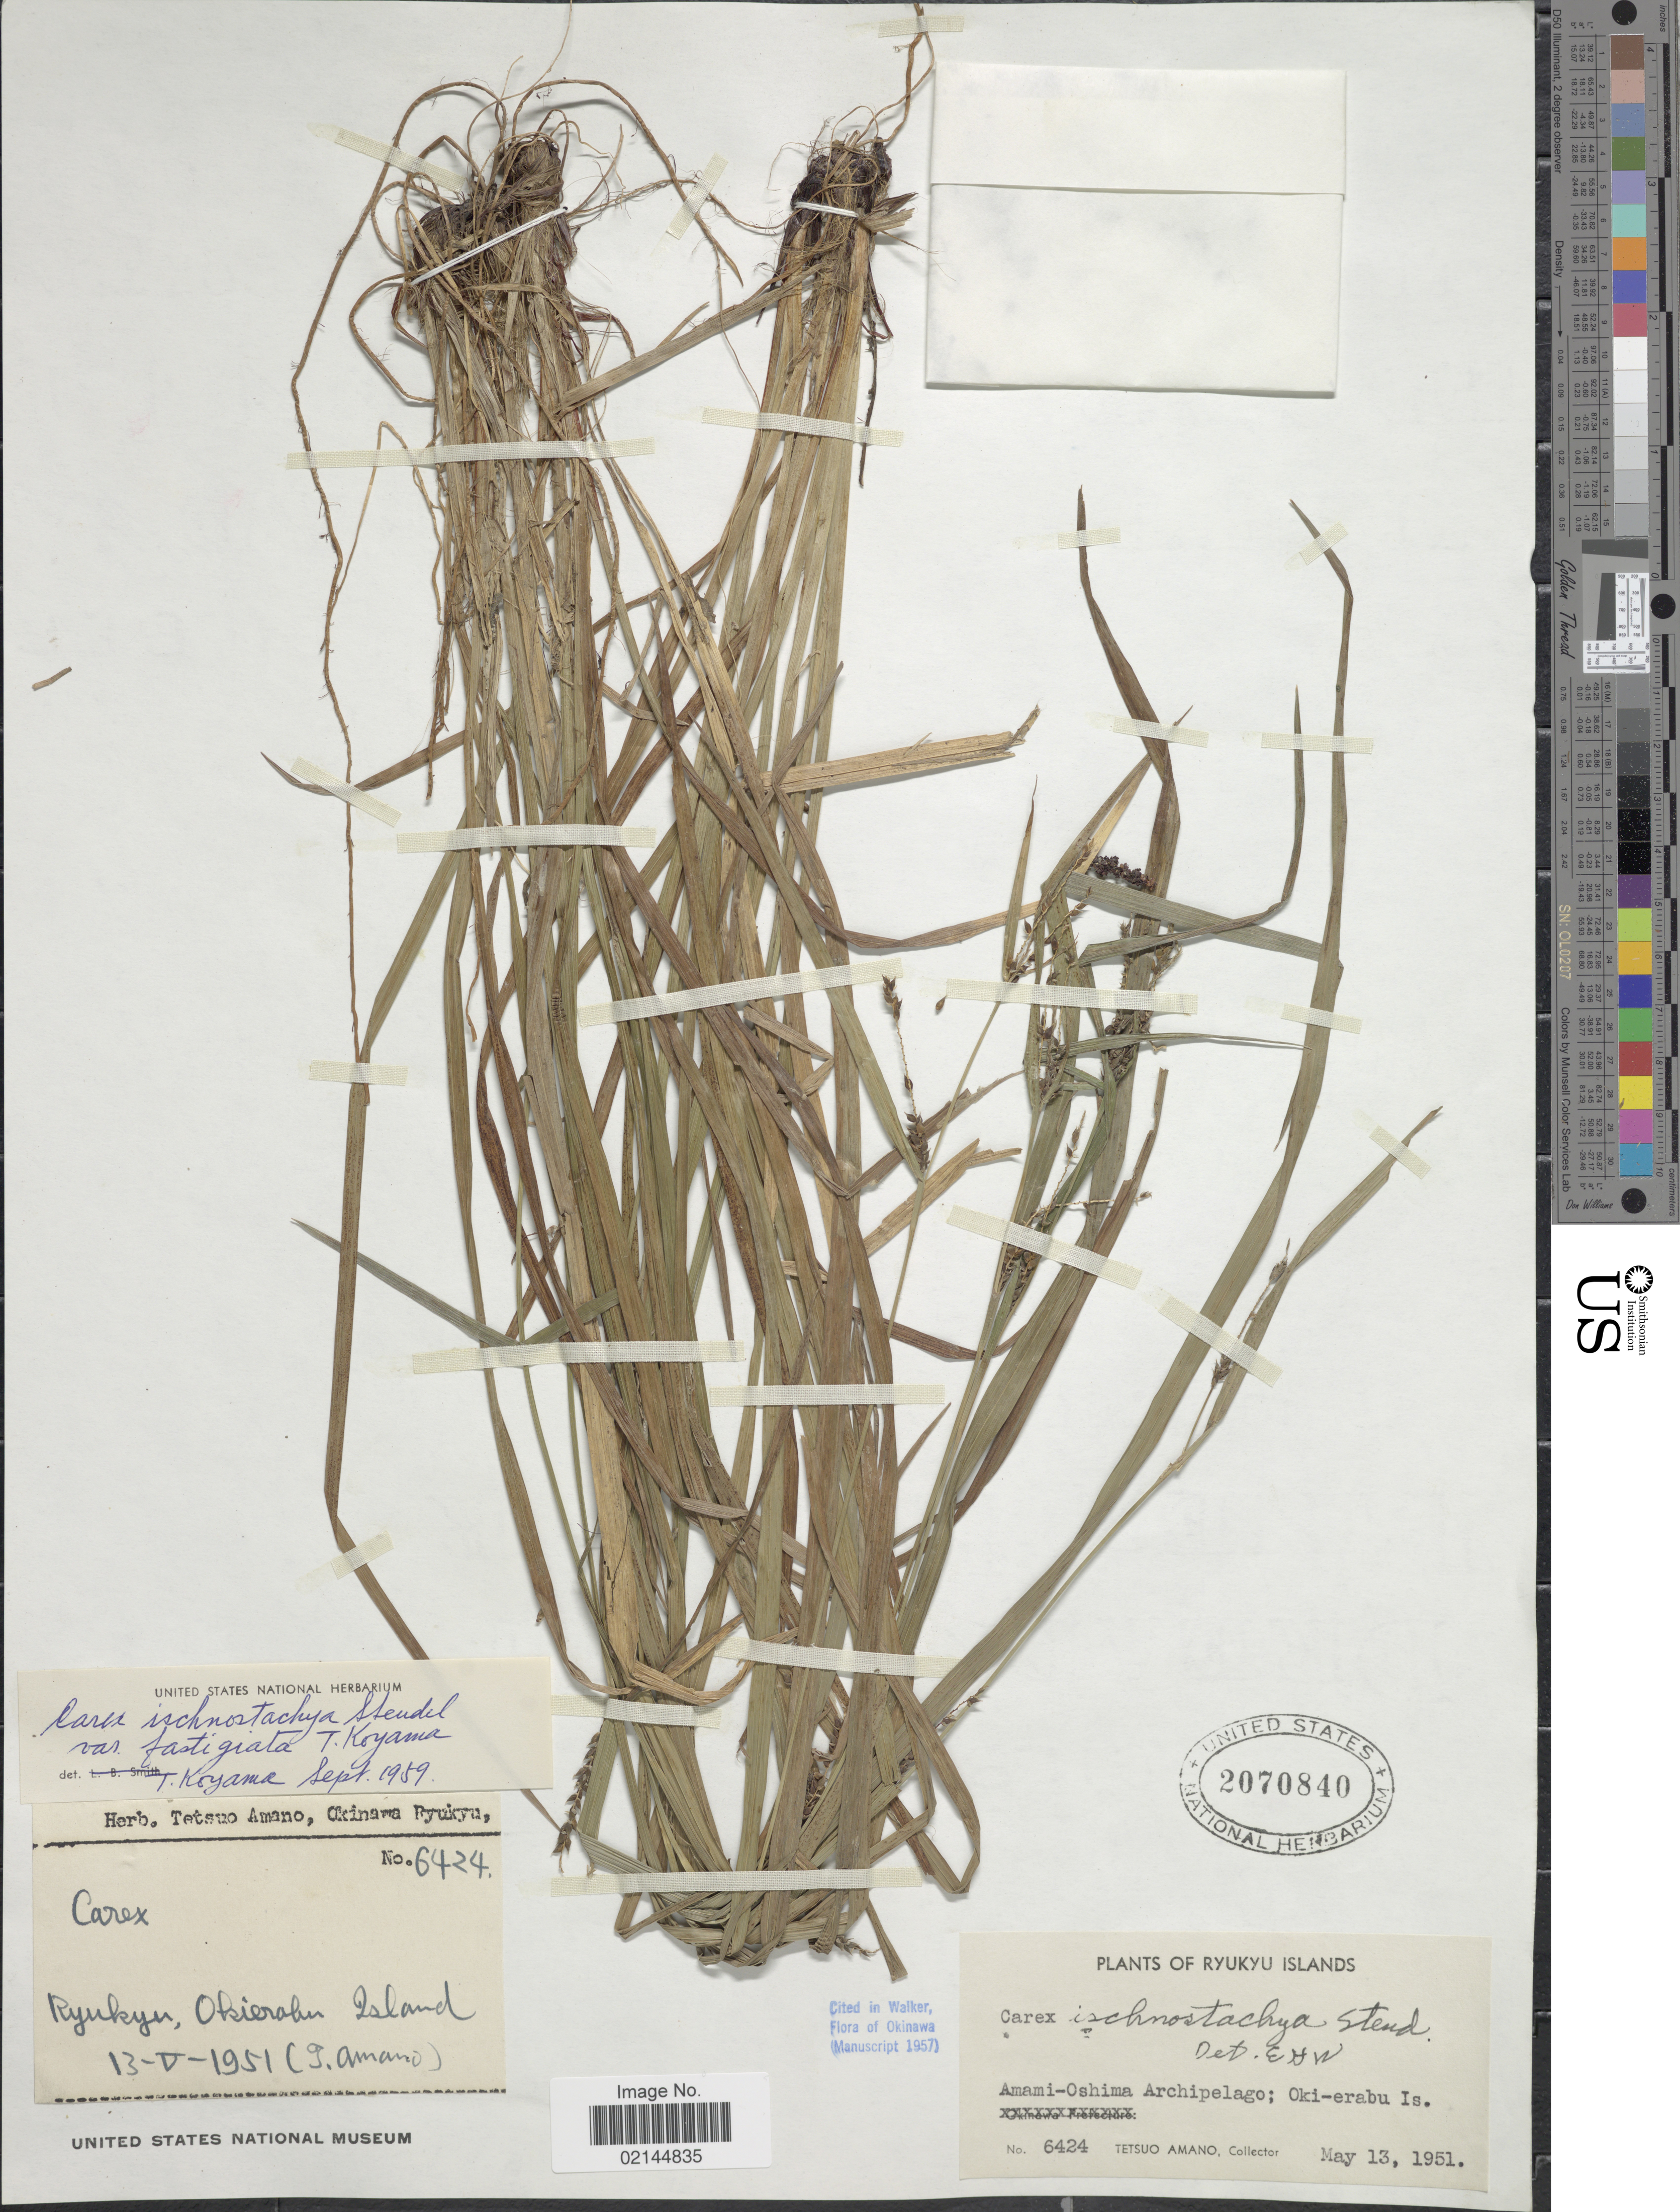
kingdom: Plantae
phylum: Tracheophyta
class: Liliopsida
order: Poales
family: Cyperaceae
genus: Carex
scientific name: Carex ischnostachya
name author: Steud.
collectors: T. Amano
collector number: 6424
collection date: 1951-05-13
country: Japan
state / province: Okinawa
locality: Ryukyu Islands. Amami-Oshima Archipelago; Oki-erabu Is.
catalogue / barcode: US 2070840